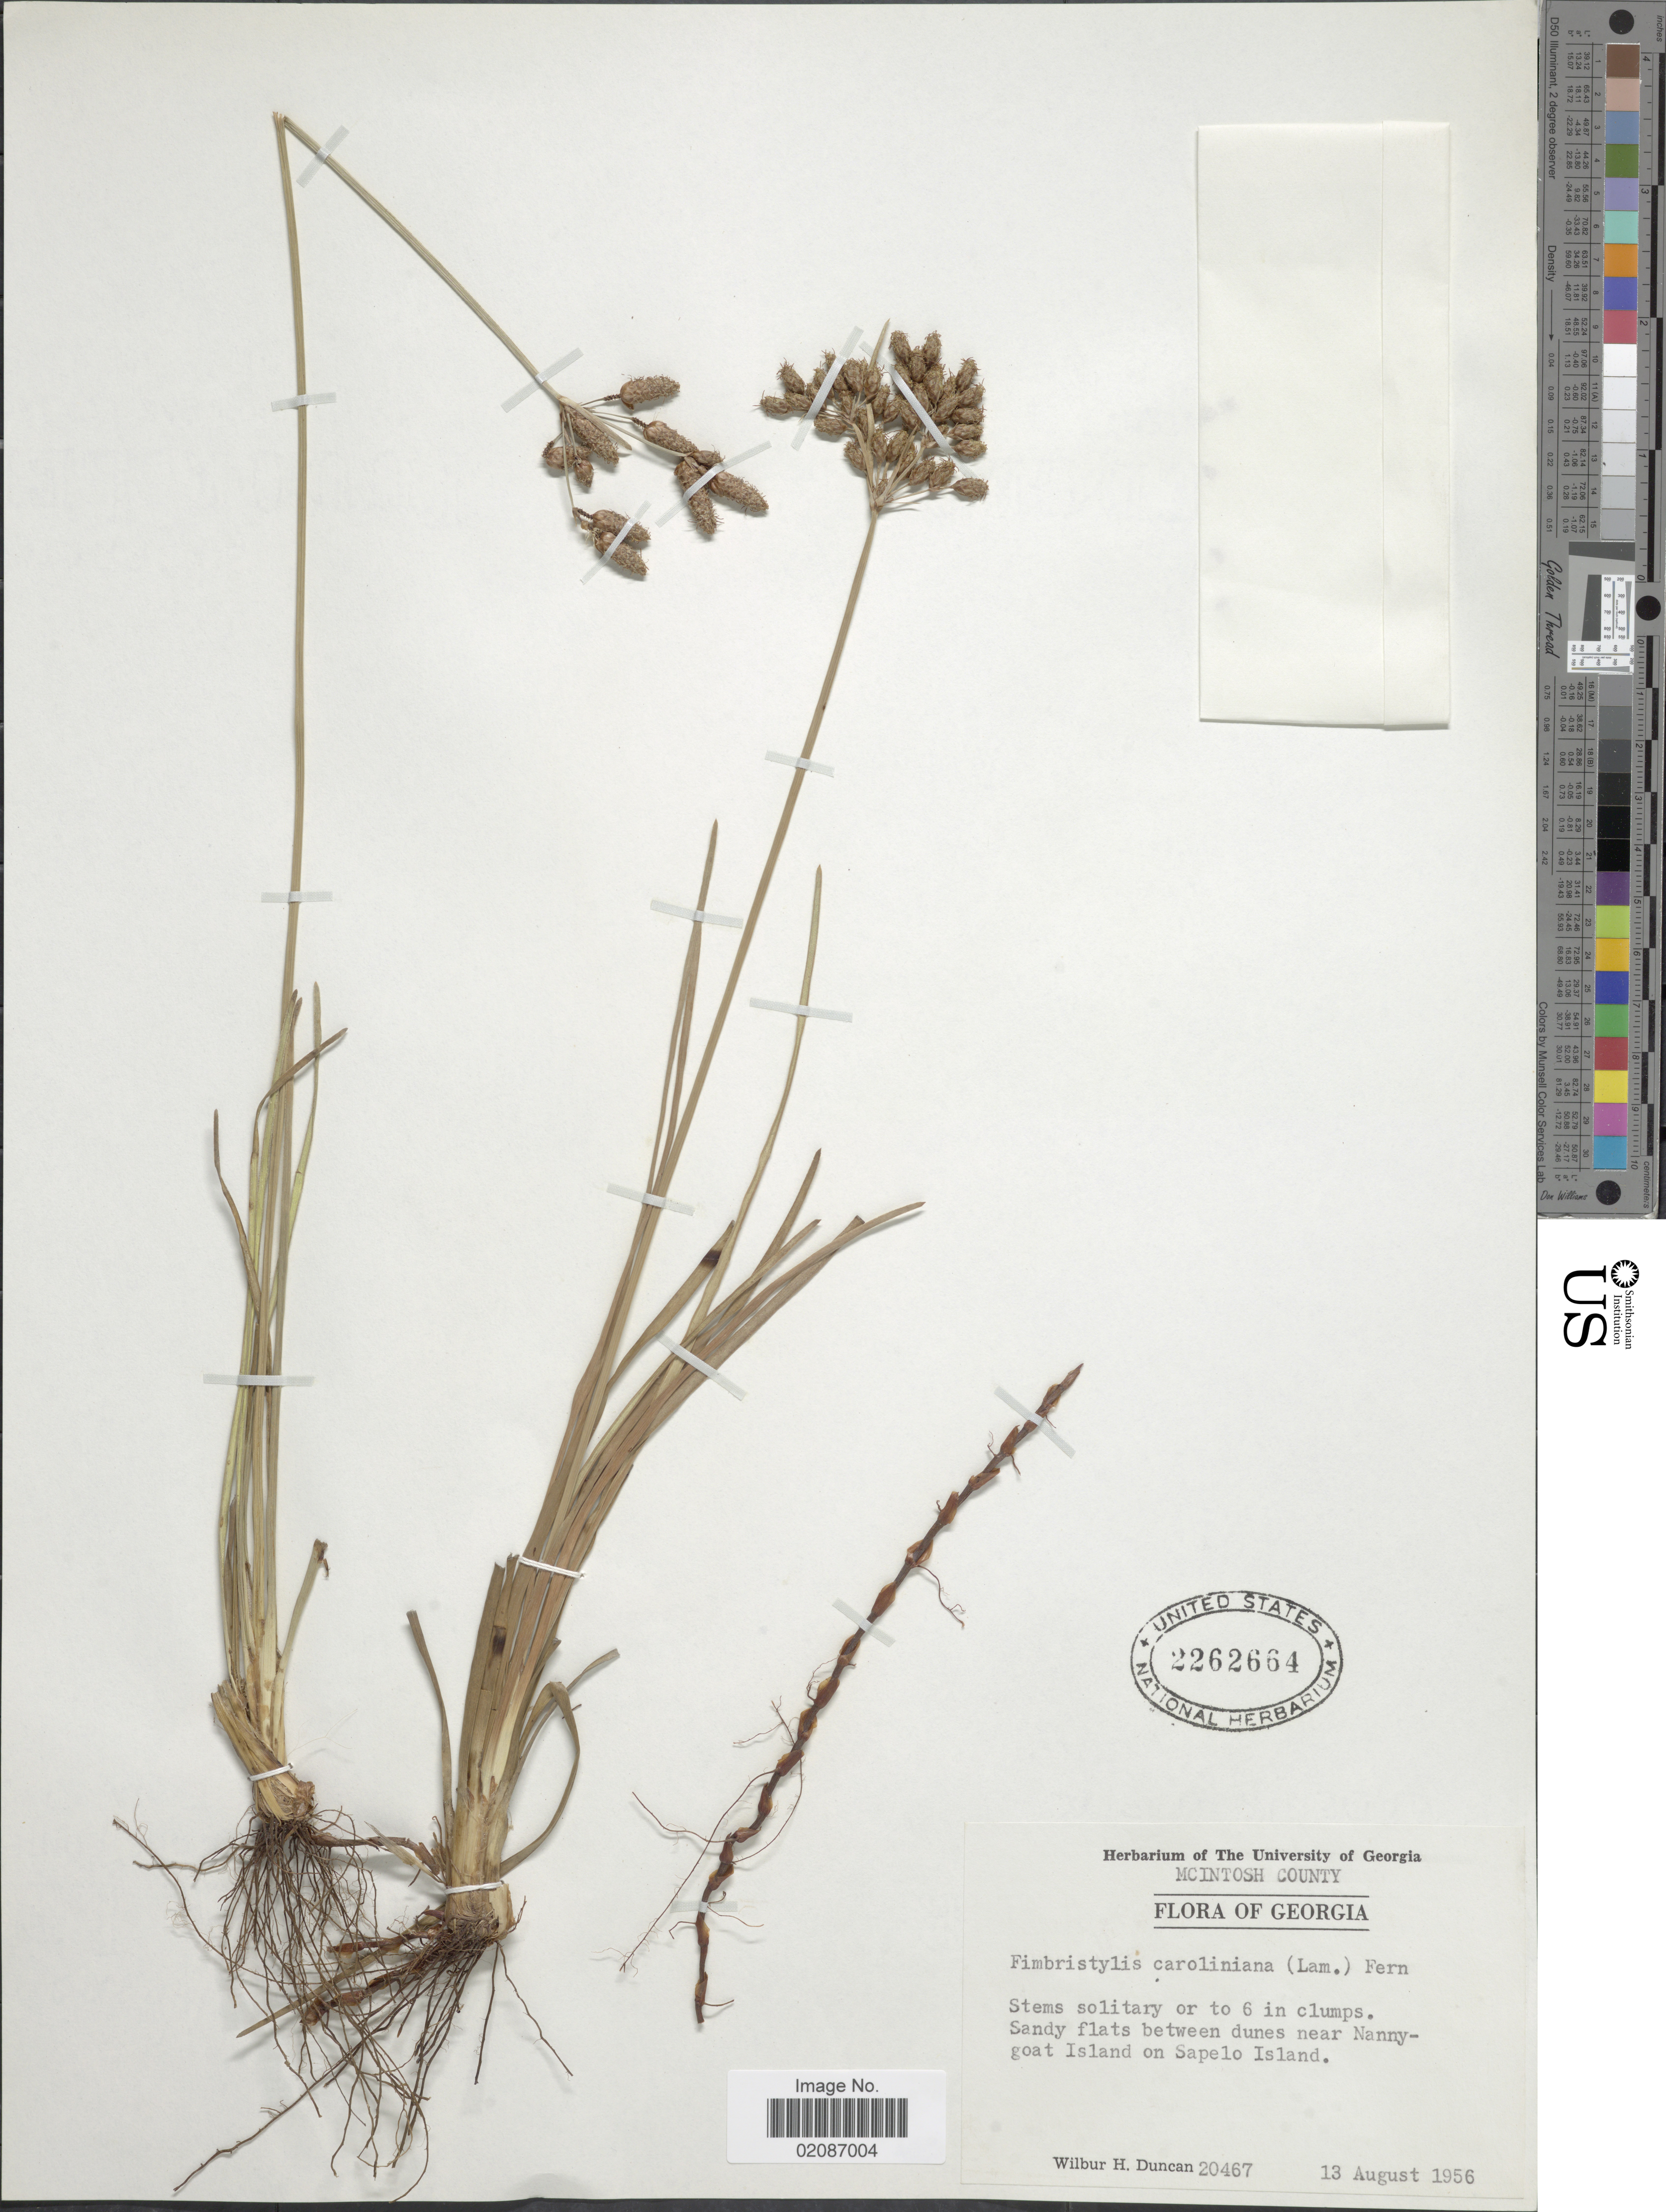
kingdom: Plantae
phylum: Tracheophyta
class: Liliopsida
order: Poales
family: Cyperaceae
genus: Fimbristylis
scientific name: Fimbristylis spadicea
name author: (L.) Vahl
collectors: W. H. Duncan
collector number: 20467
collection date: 1956-08-13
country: United States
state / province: Georgia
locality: McIntosh County, near Nannygoat Island on Sapelo Island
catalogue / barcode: US 2262664